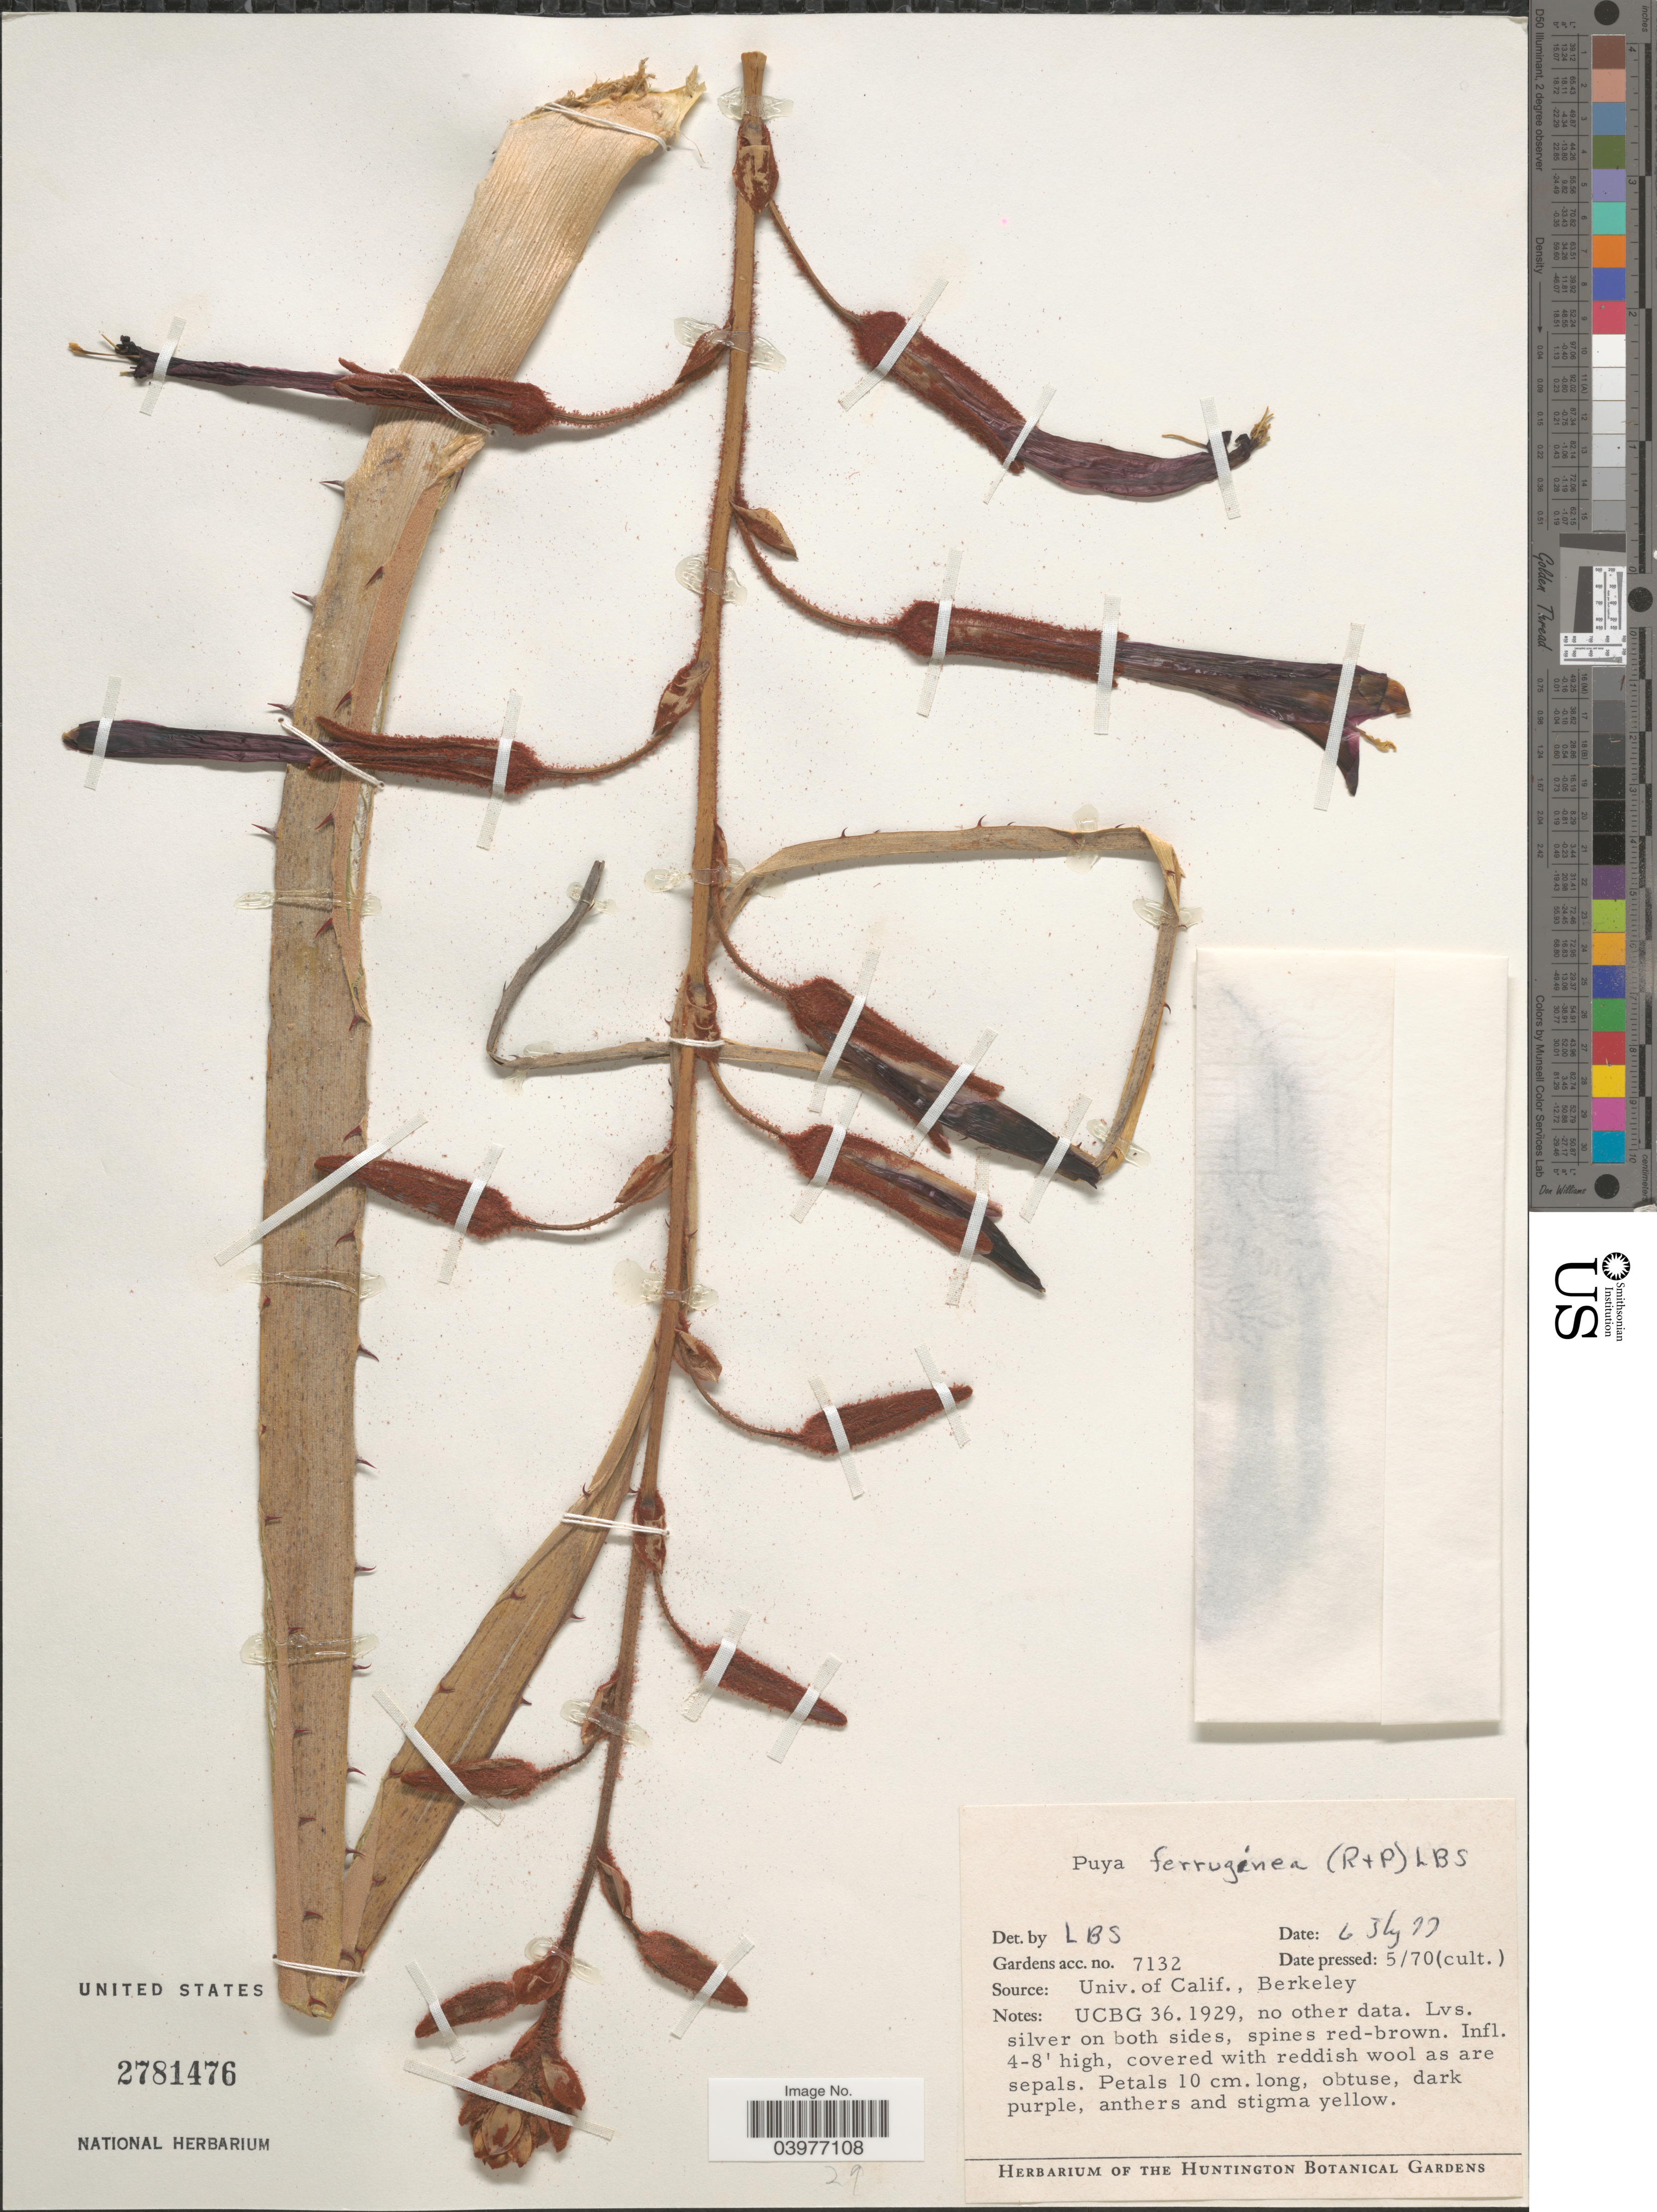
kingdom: Plantae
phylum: Tracheophyta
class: Liliopsida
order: Poales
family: Bromeliaceae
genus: Puya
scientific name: Puya ferruginea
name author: (Ruiz & Pav.) L.B. Sm.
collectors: University of California - Berkeley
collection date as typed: Transcribed d/m/y: /5/70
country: United States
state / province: California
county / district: Los Angeles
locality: The Huntington Botanical Gardens.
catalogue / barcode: US 2781476